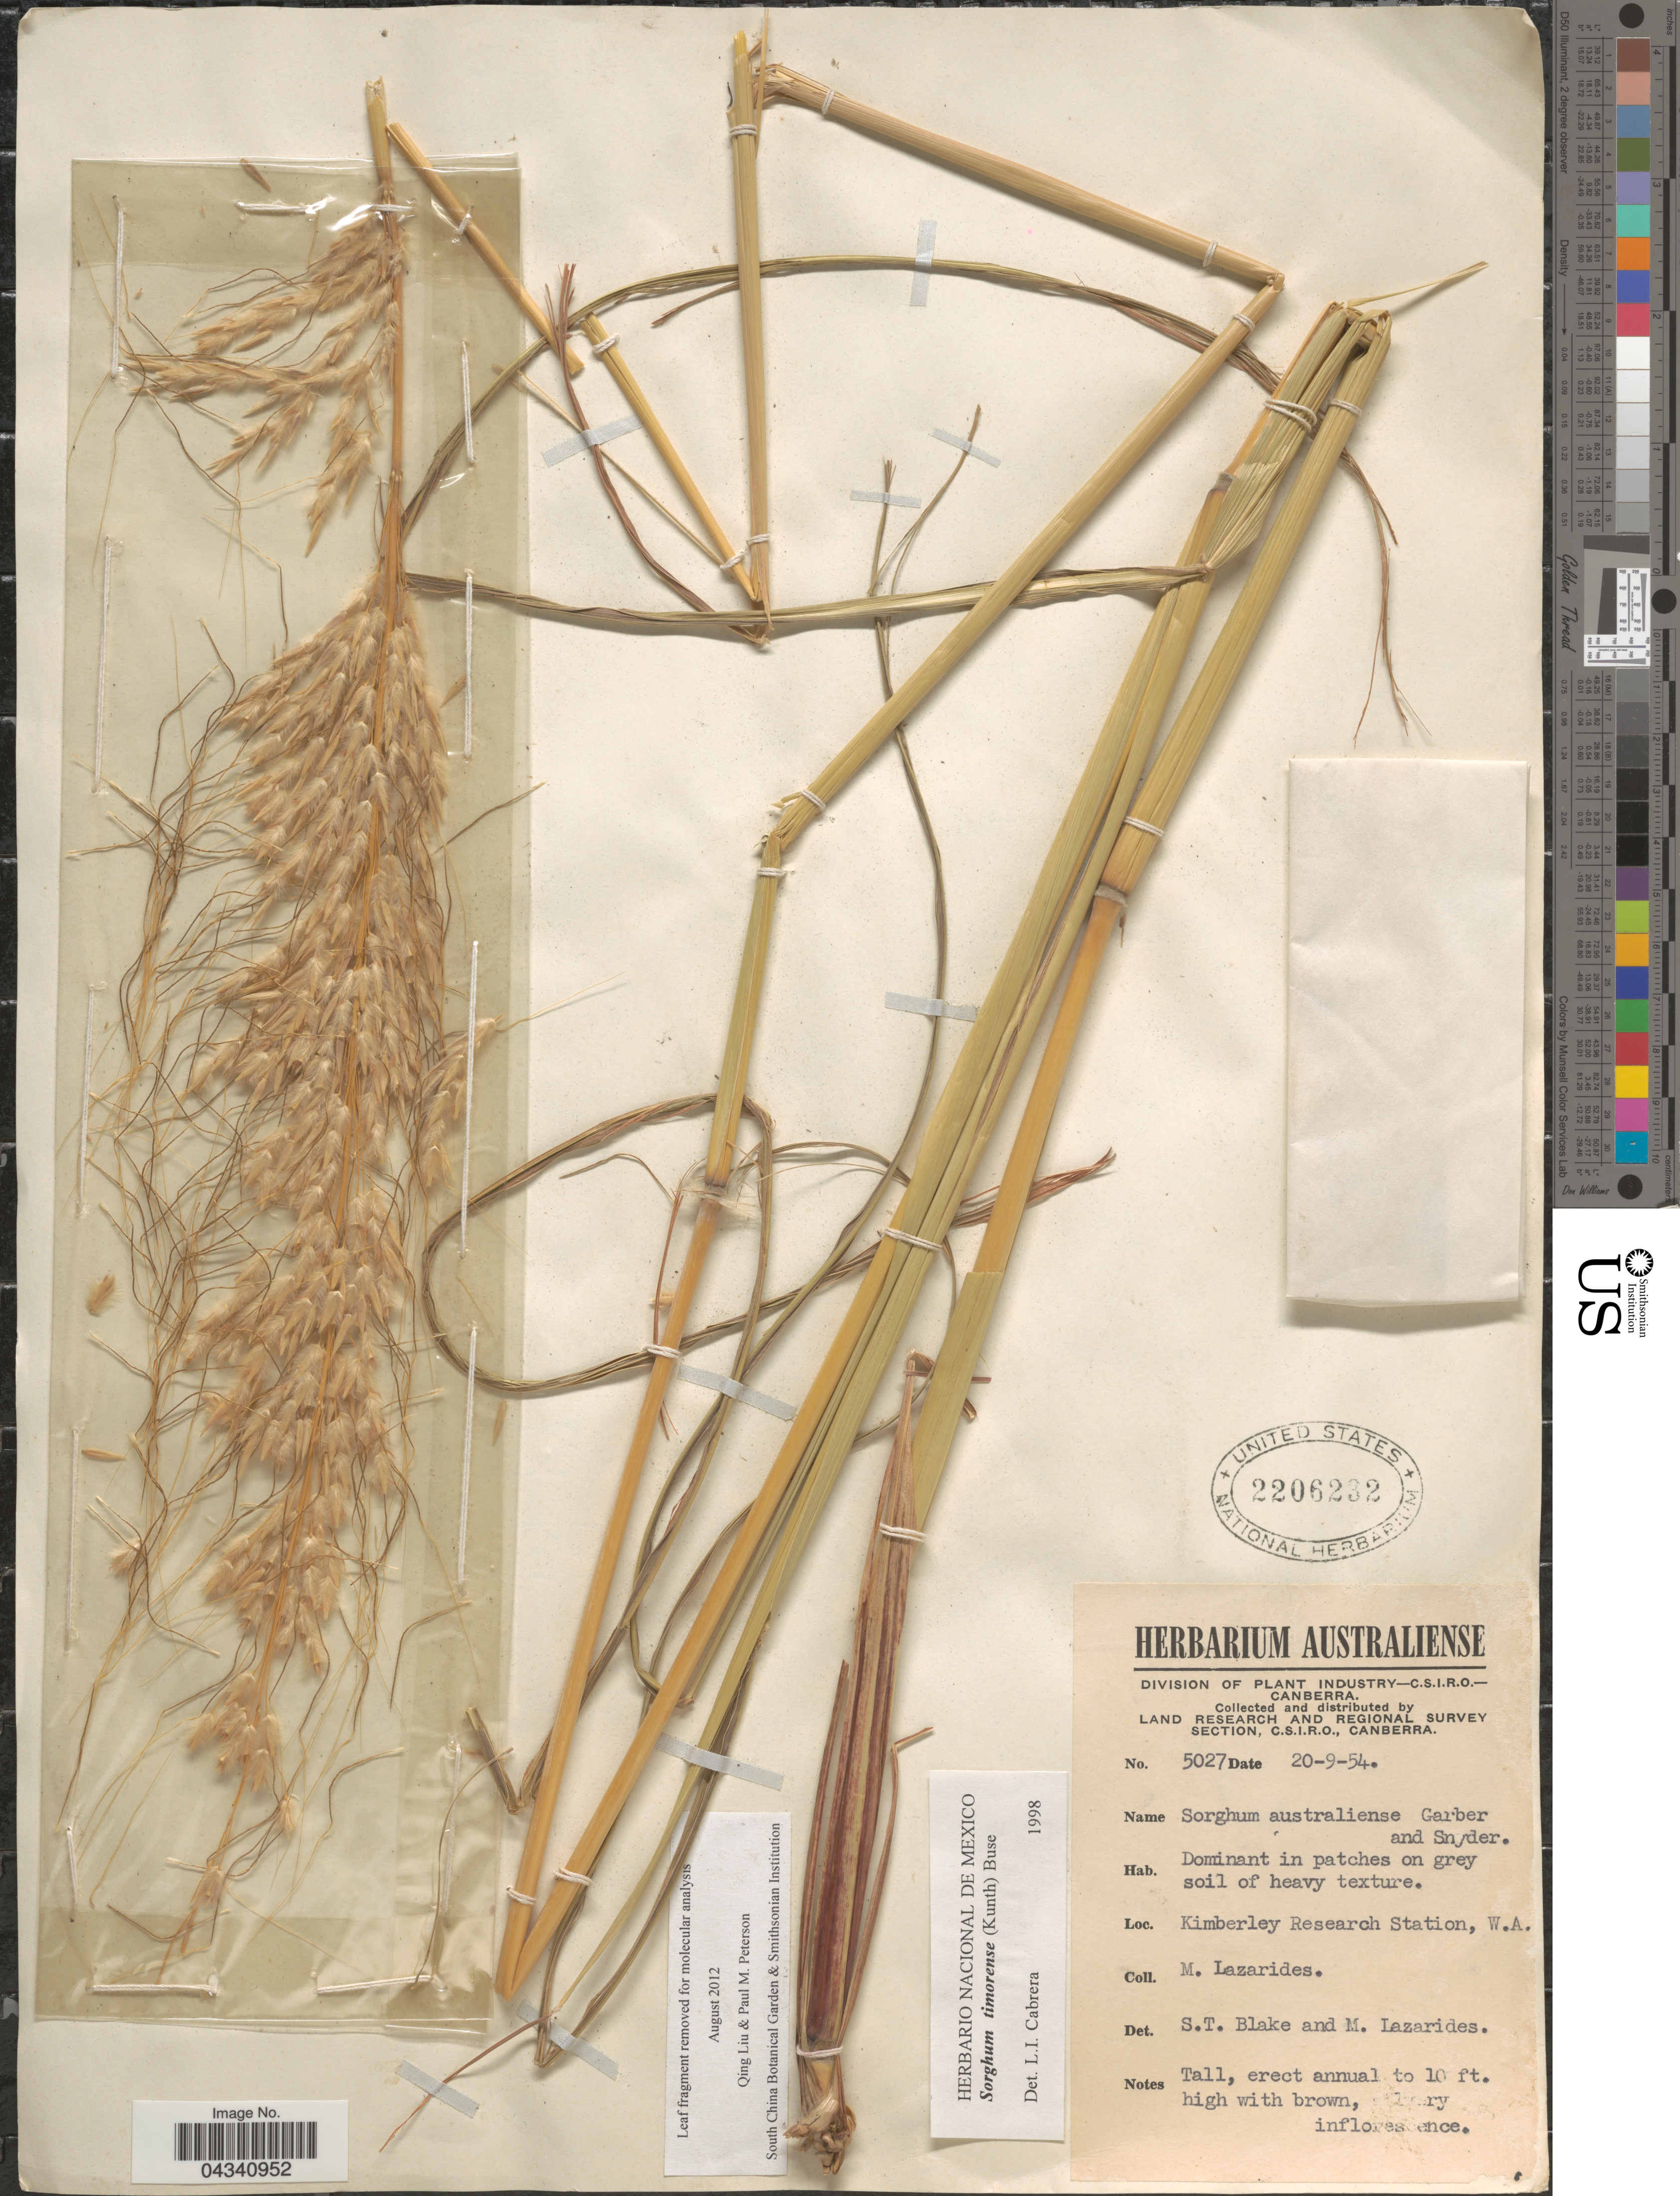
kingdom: Plantae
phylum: Tracheophyta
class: Liliopsida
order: Poales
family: Poaceae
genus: Sorghum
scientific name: Sorghum timorense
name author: (Kunth) Büse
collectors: M. Lazarides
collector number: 5027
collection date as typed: Transcribed d/m/y: 20/9/54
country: Australia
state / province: Western Australia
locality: Land Research and Regional Survey Section. Kimberley Research Station.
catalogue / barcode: US 2206232